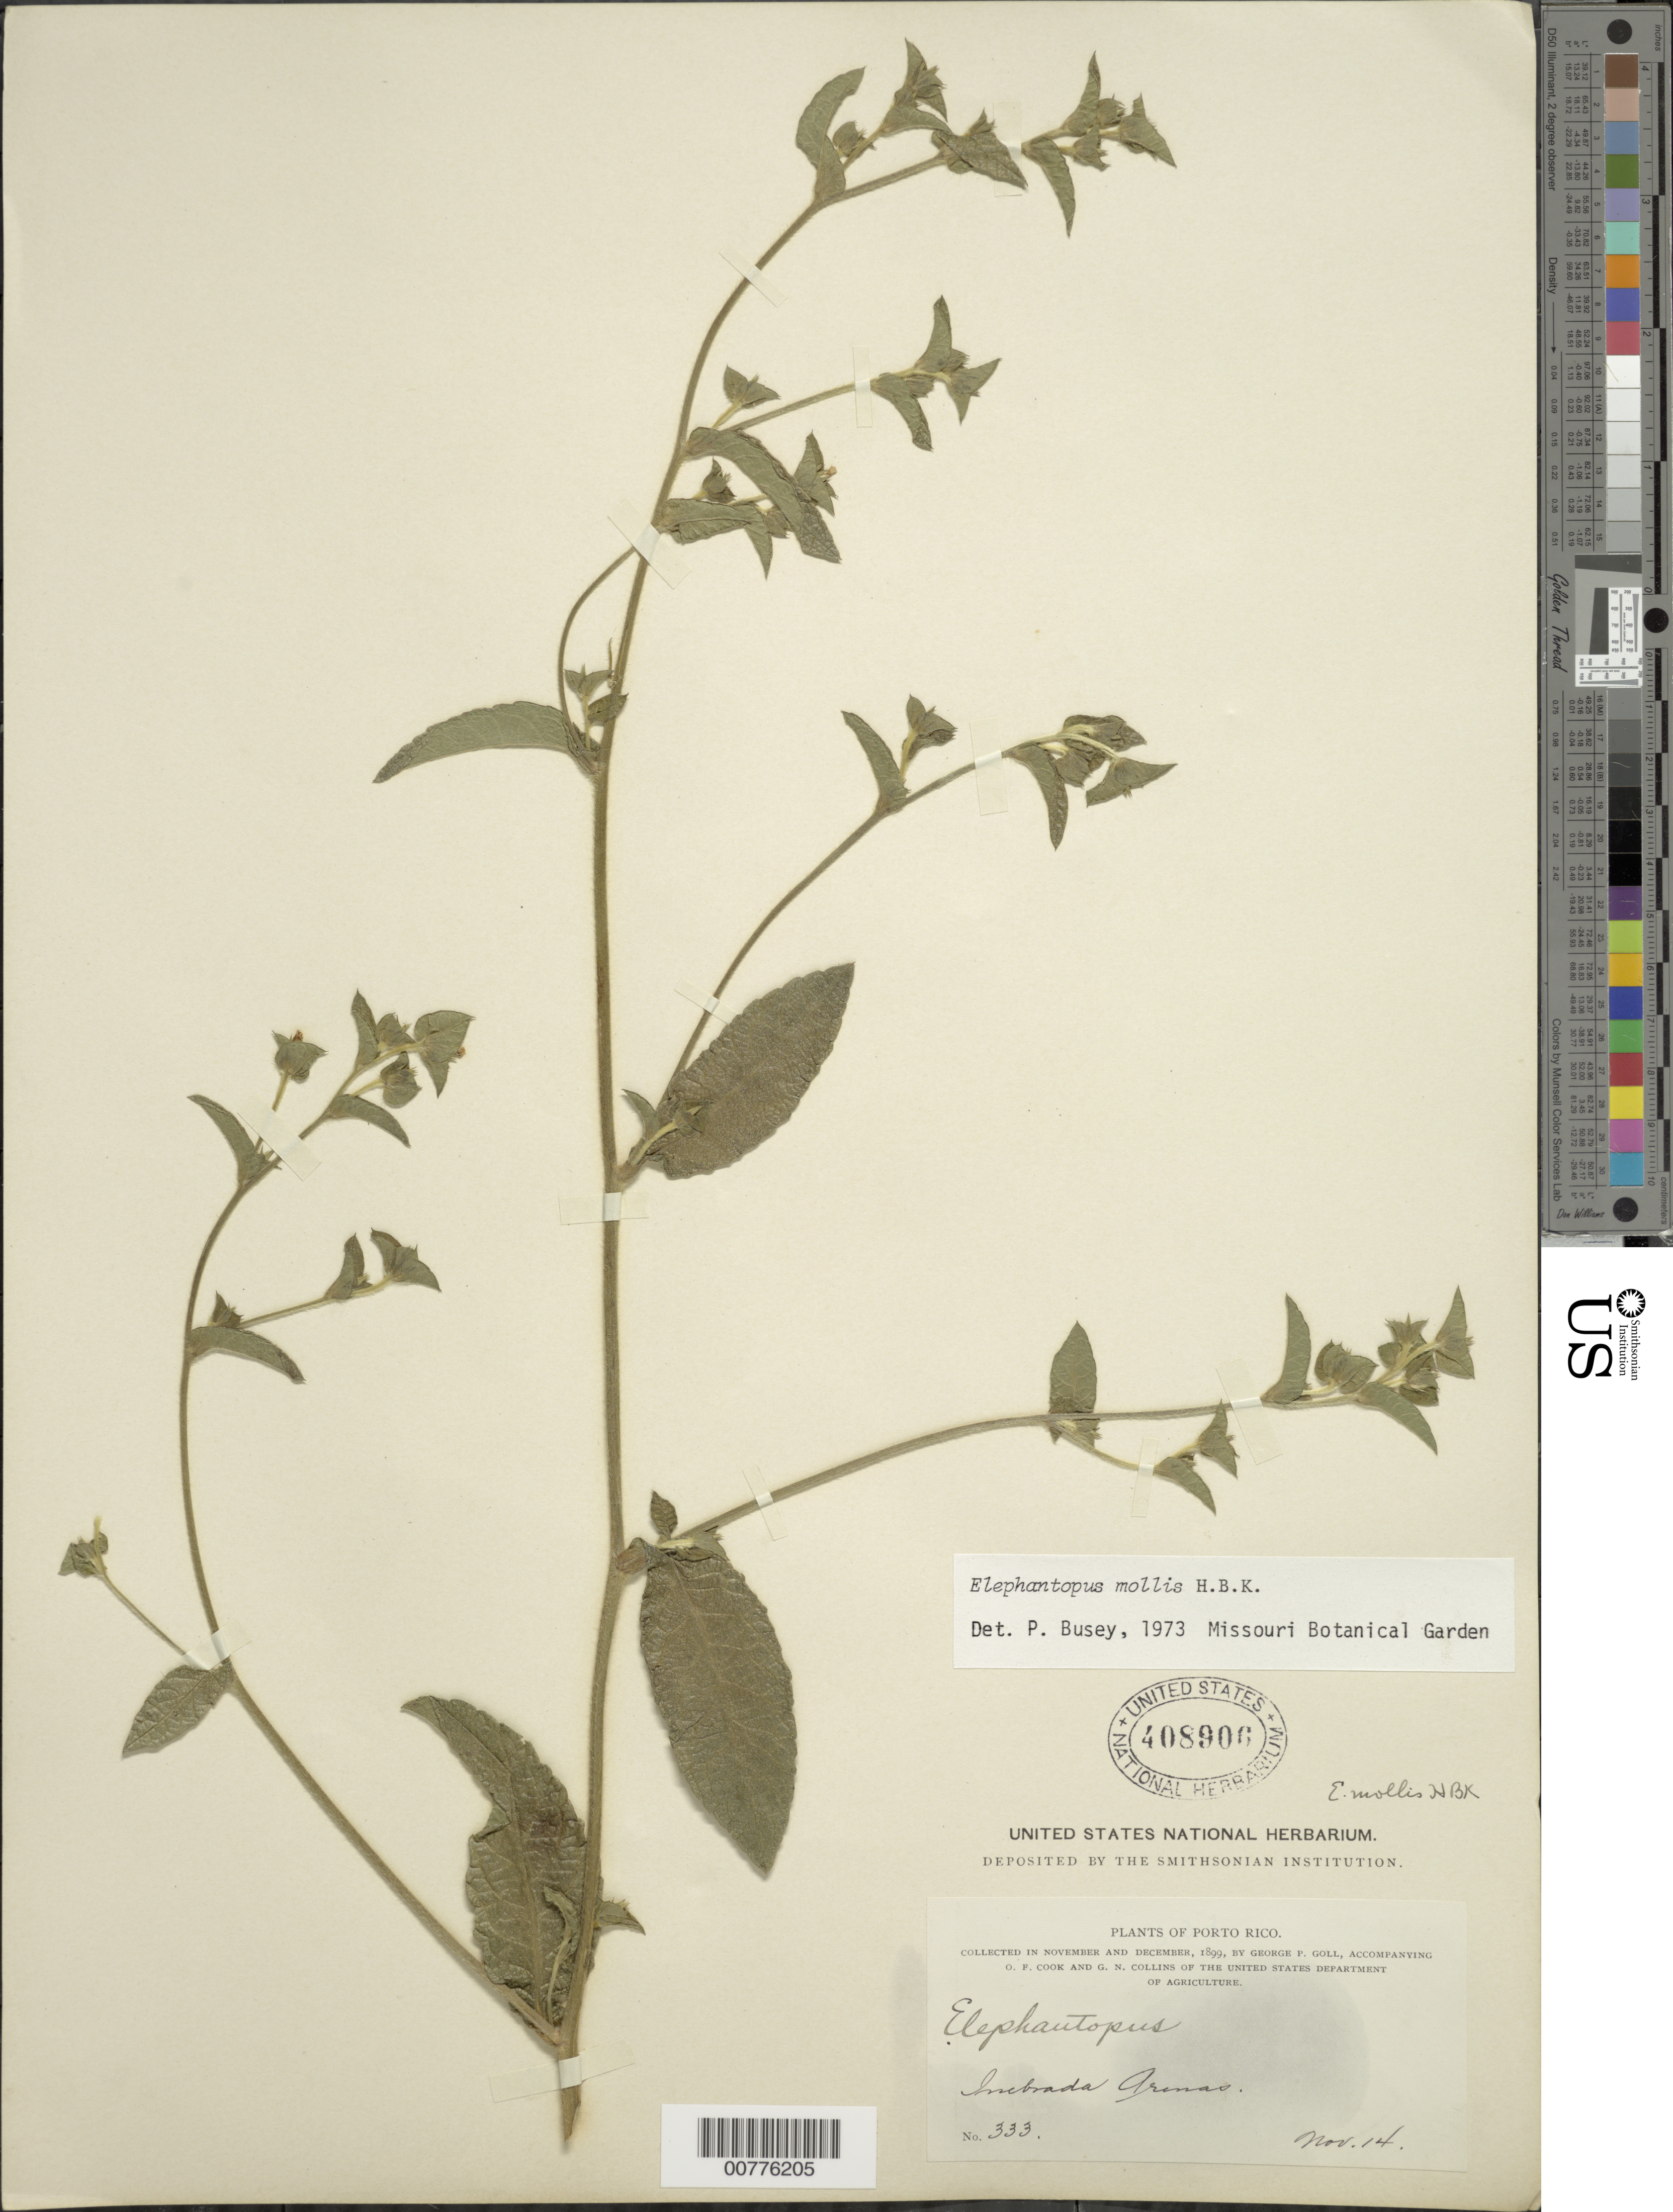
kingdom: Plantae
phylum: Tracheophyta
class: Magnoliopsida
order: Asterales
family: Asteraceae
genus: Elephantopus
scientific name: Elephantopus mollis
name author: Kunth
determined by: Busey, P.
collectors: G. Goll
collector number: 333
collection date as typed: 14 Nov 1899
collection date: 1899-11-14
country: Puerto Rico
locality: Quebrada Arenas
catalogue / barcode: US 408906